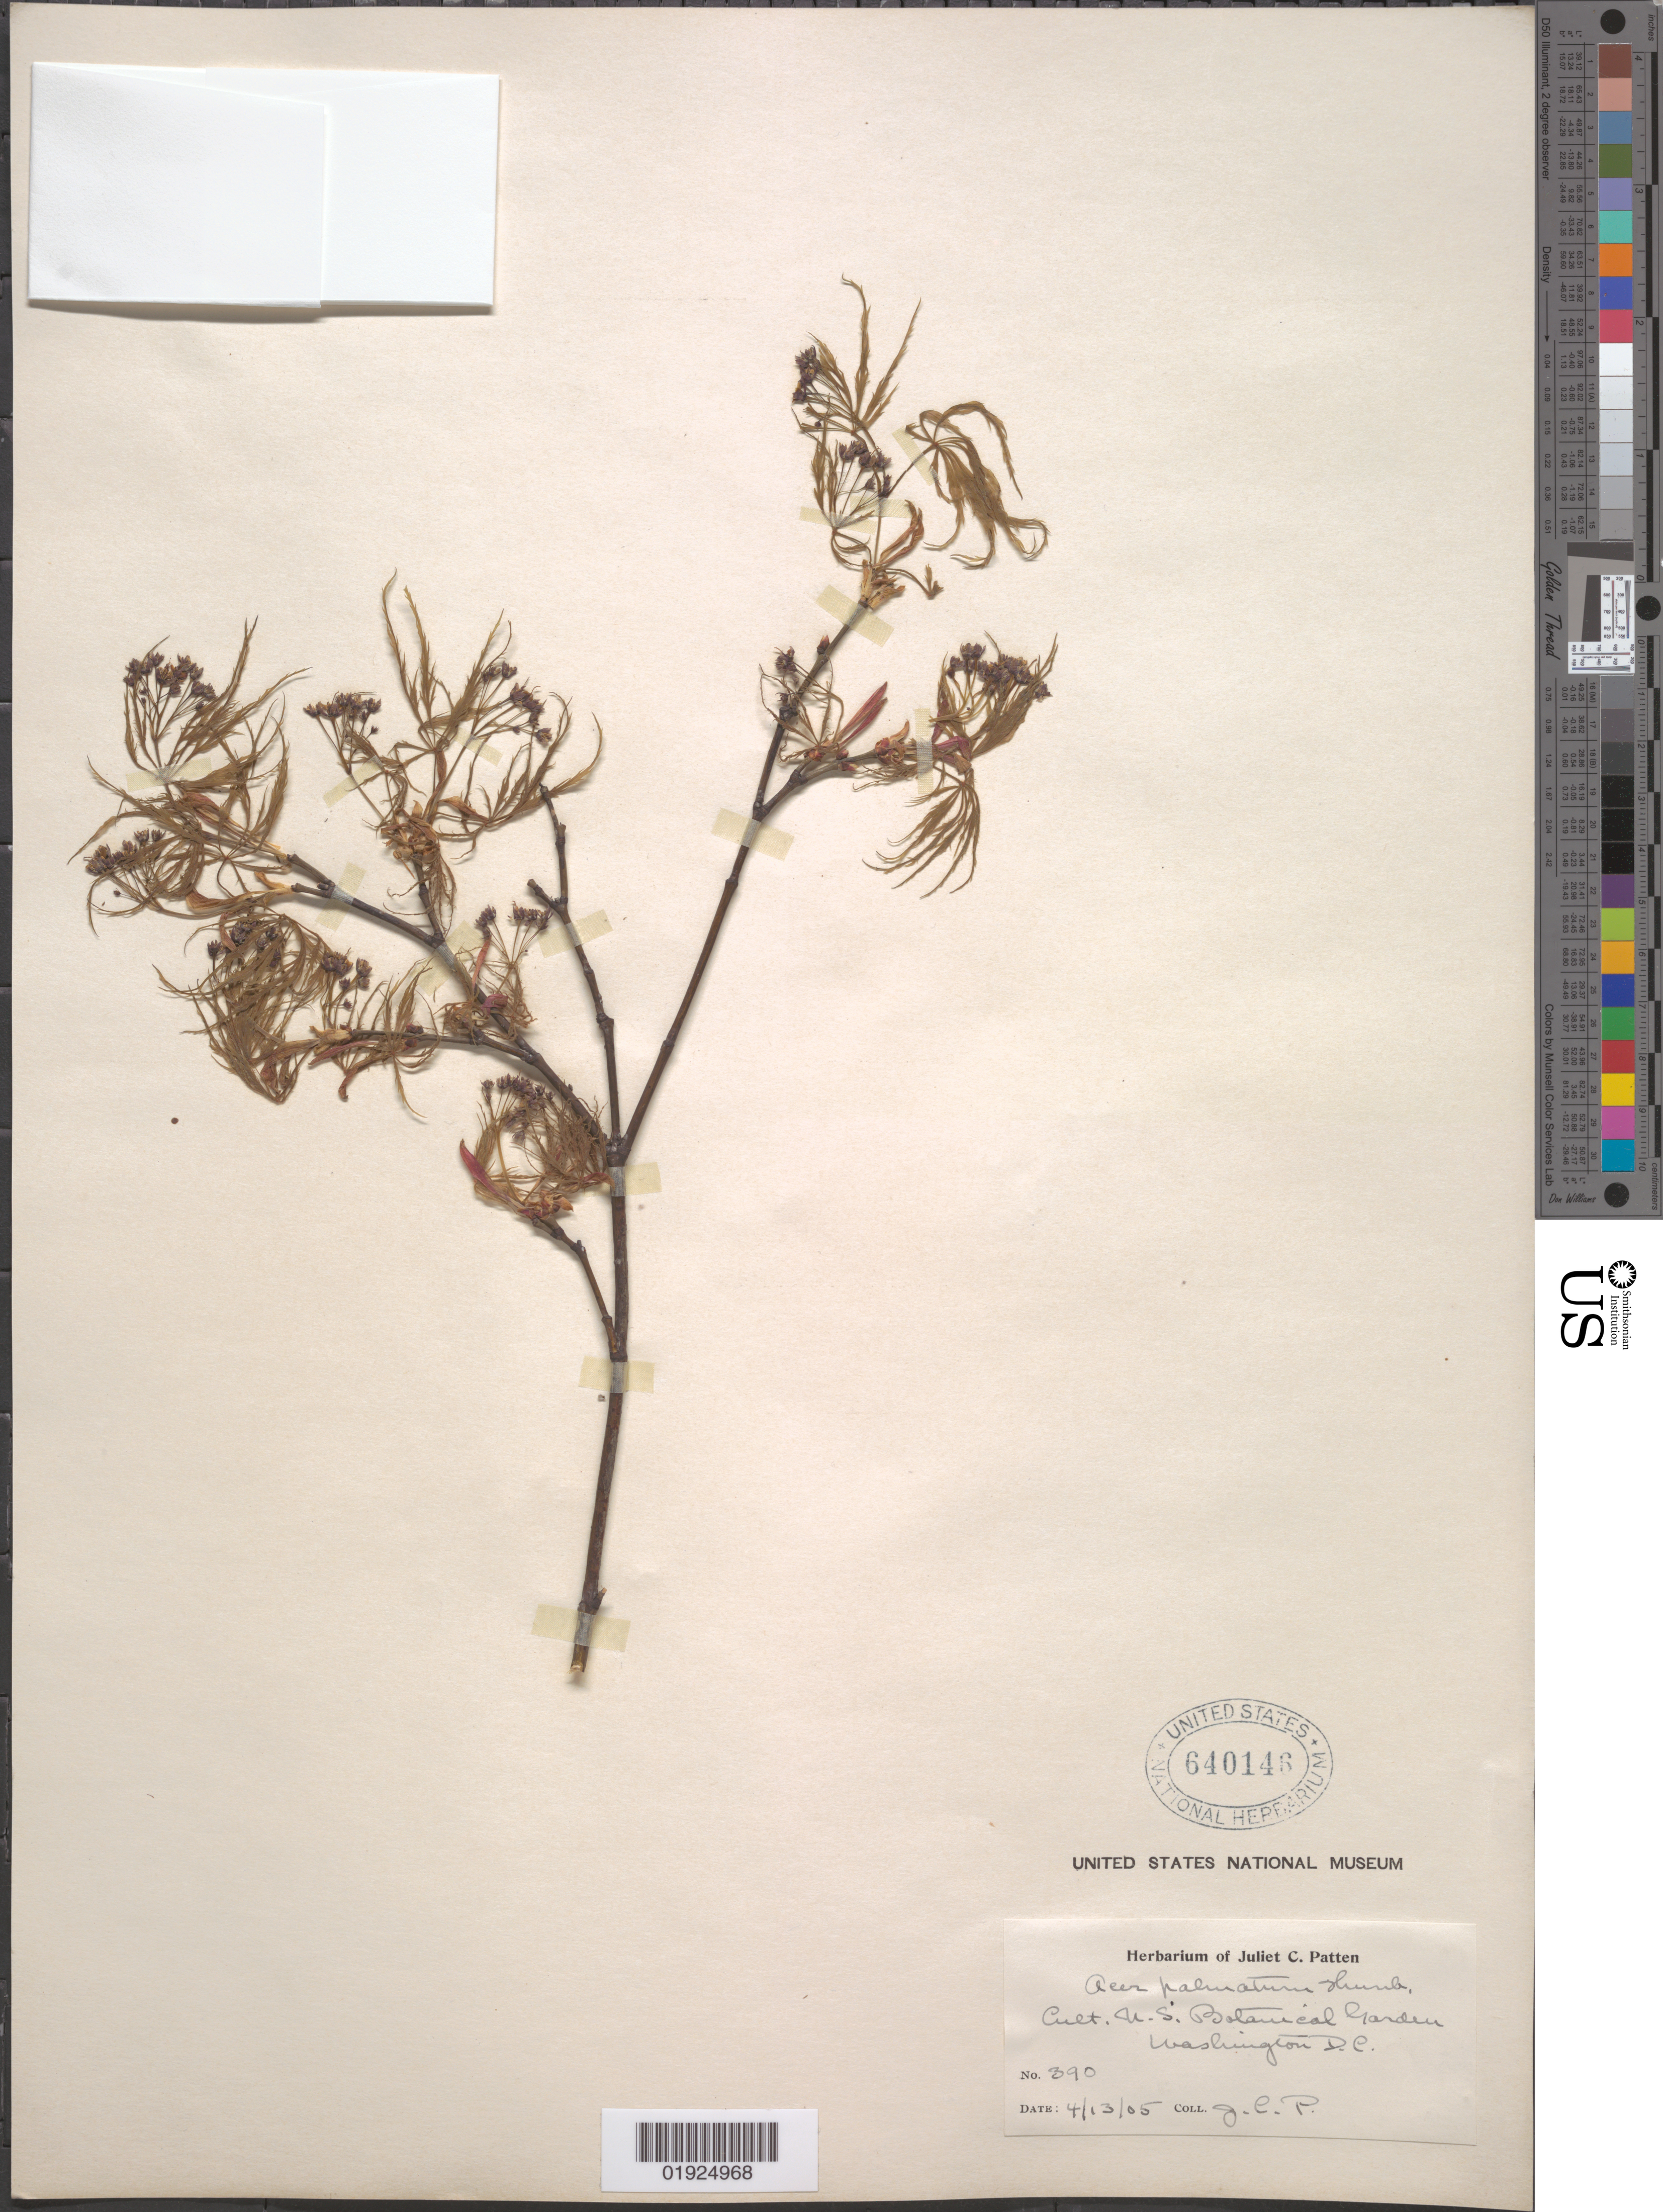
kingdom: Plantae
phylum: Tracheophyta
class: Magnoliopsida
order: Sapindales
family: Sapindaceae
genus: Acer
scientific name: Acer palmatum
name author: Thunb.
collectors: J. Patten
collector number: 390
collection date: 1905-04-13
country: United States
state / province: District of Columbia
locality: U.S. Botanical Garden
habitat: Garden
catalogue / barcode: US 640146